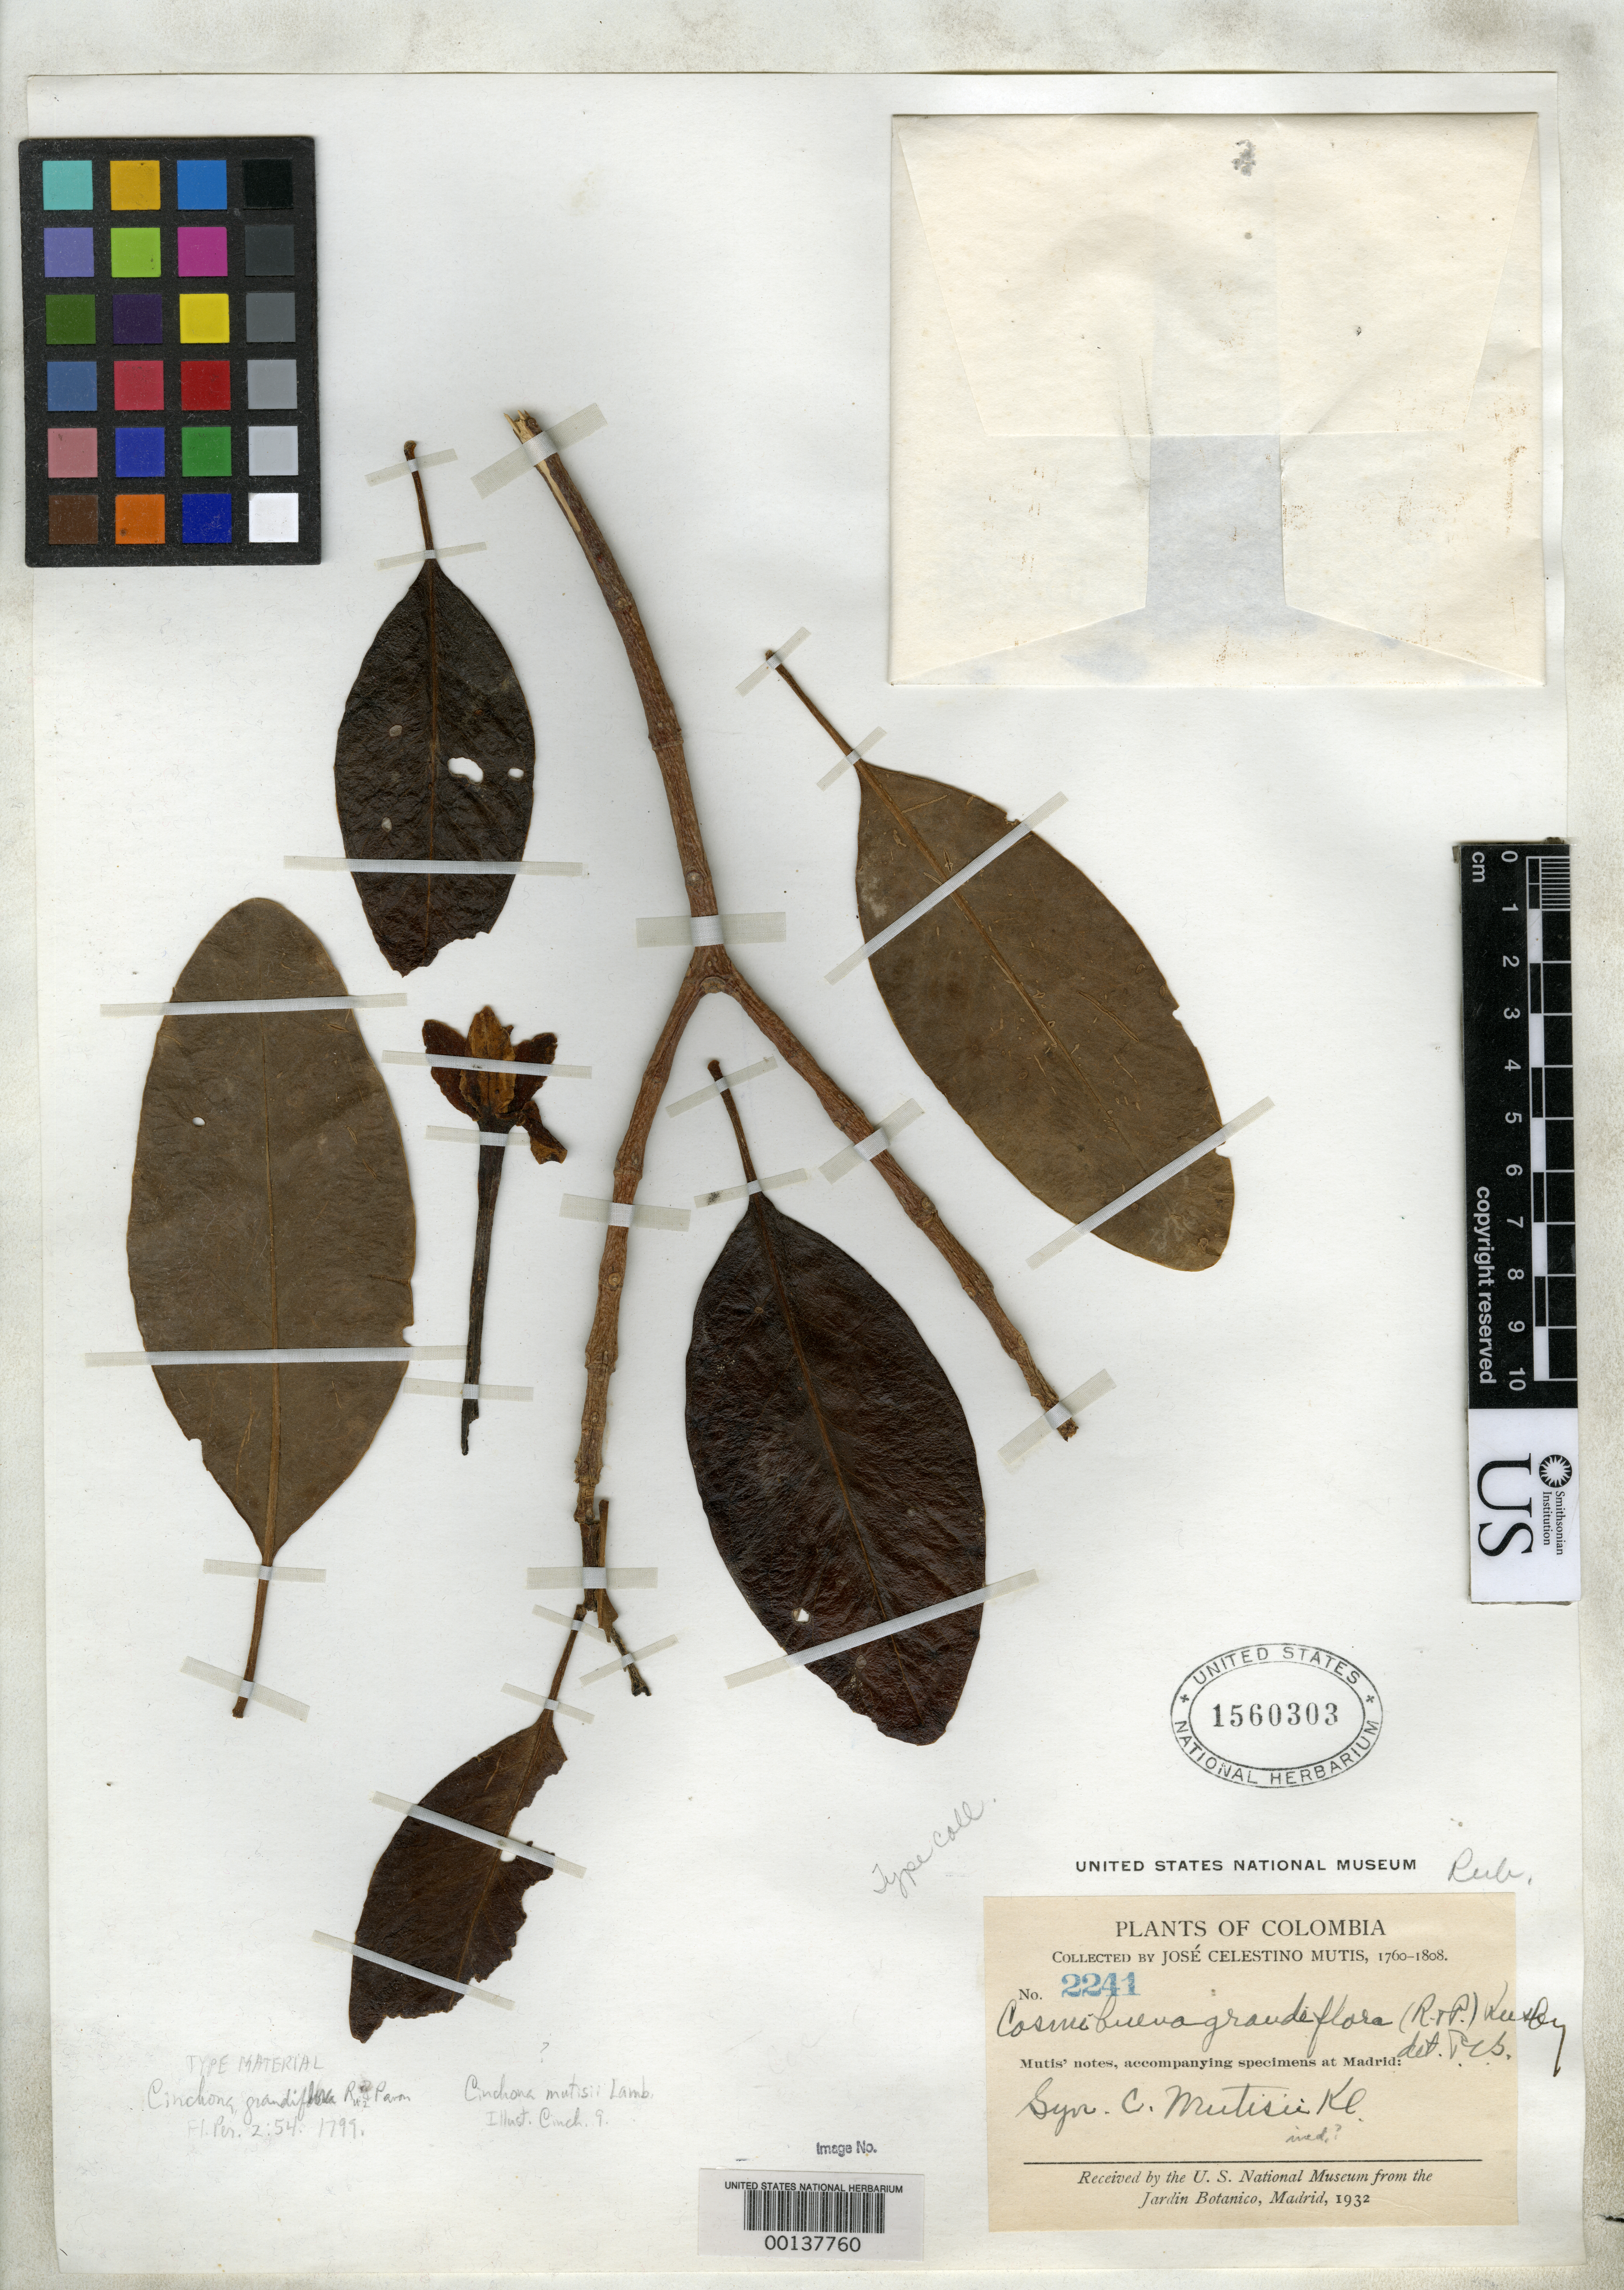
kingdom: Plantae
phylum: Tracheophyta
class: Magnoliopsida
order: Gentianales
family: Rubiaceae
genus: Cinchona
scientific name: Cinchona grandiflora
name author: Ruiz & Pav.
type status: Type Collection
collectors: J. C. B. Mutis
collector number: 2241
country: Colombia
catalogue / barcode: US 1560303